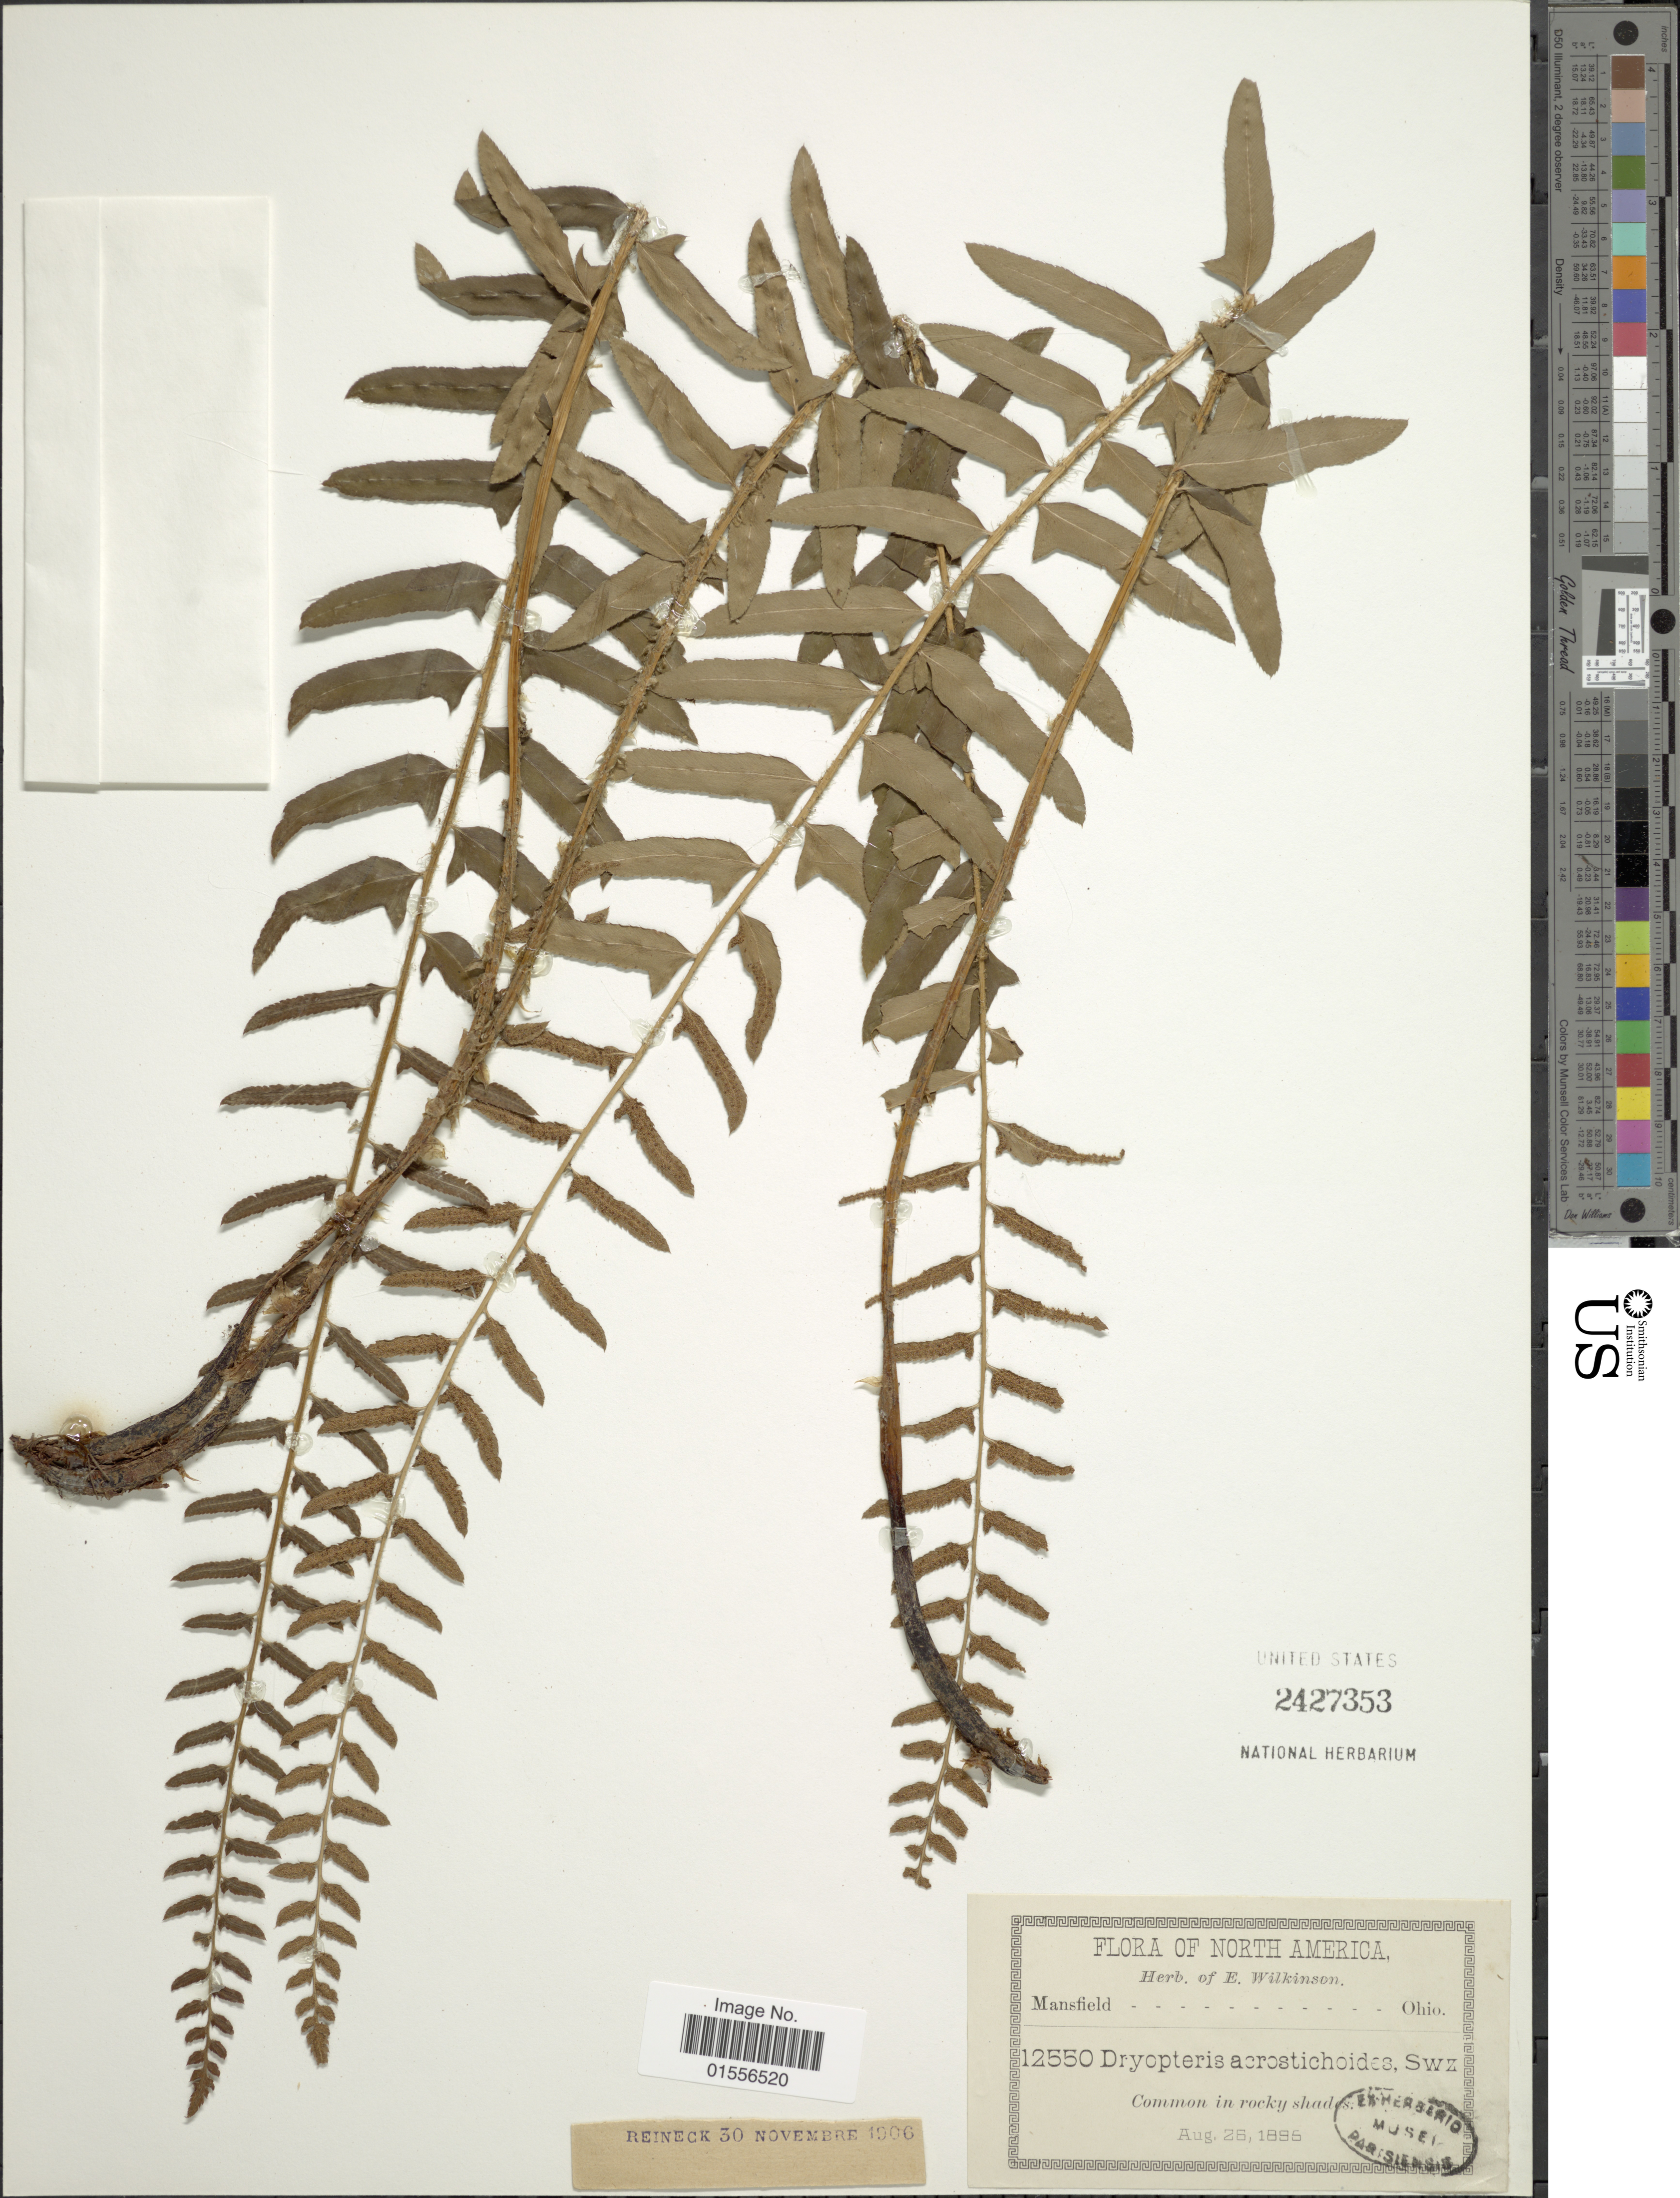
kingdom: Plantae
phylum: Tracheophyta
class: Polypodiopsida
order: Polypodiales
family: Dryopteridaceae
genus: Polystichum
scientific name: Polystichum acrostichoides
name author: (Michx.) Schott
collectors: ex herb. E. Wilkinson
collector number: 12550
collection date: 1896-08-26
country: United States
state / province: Ohio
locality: Mansfield.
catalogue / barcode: US 2427353